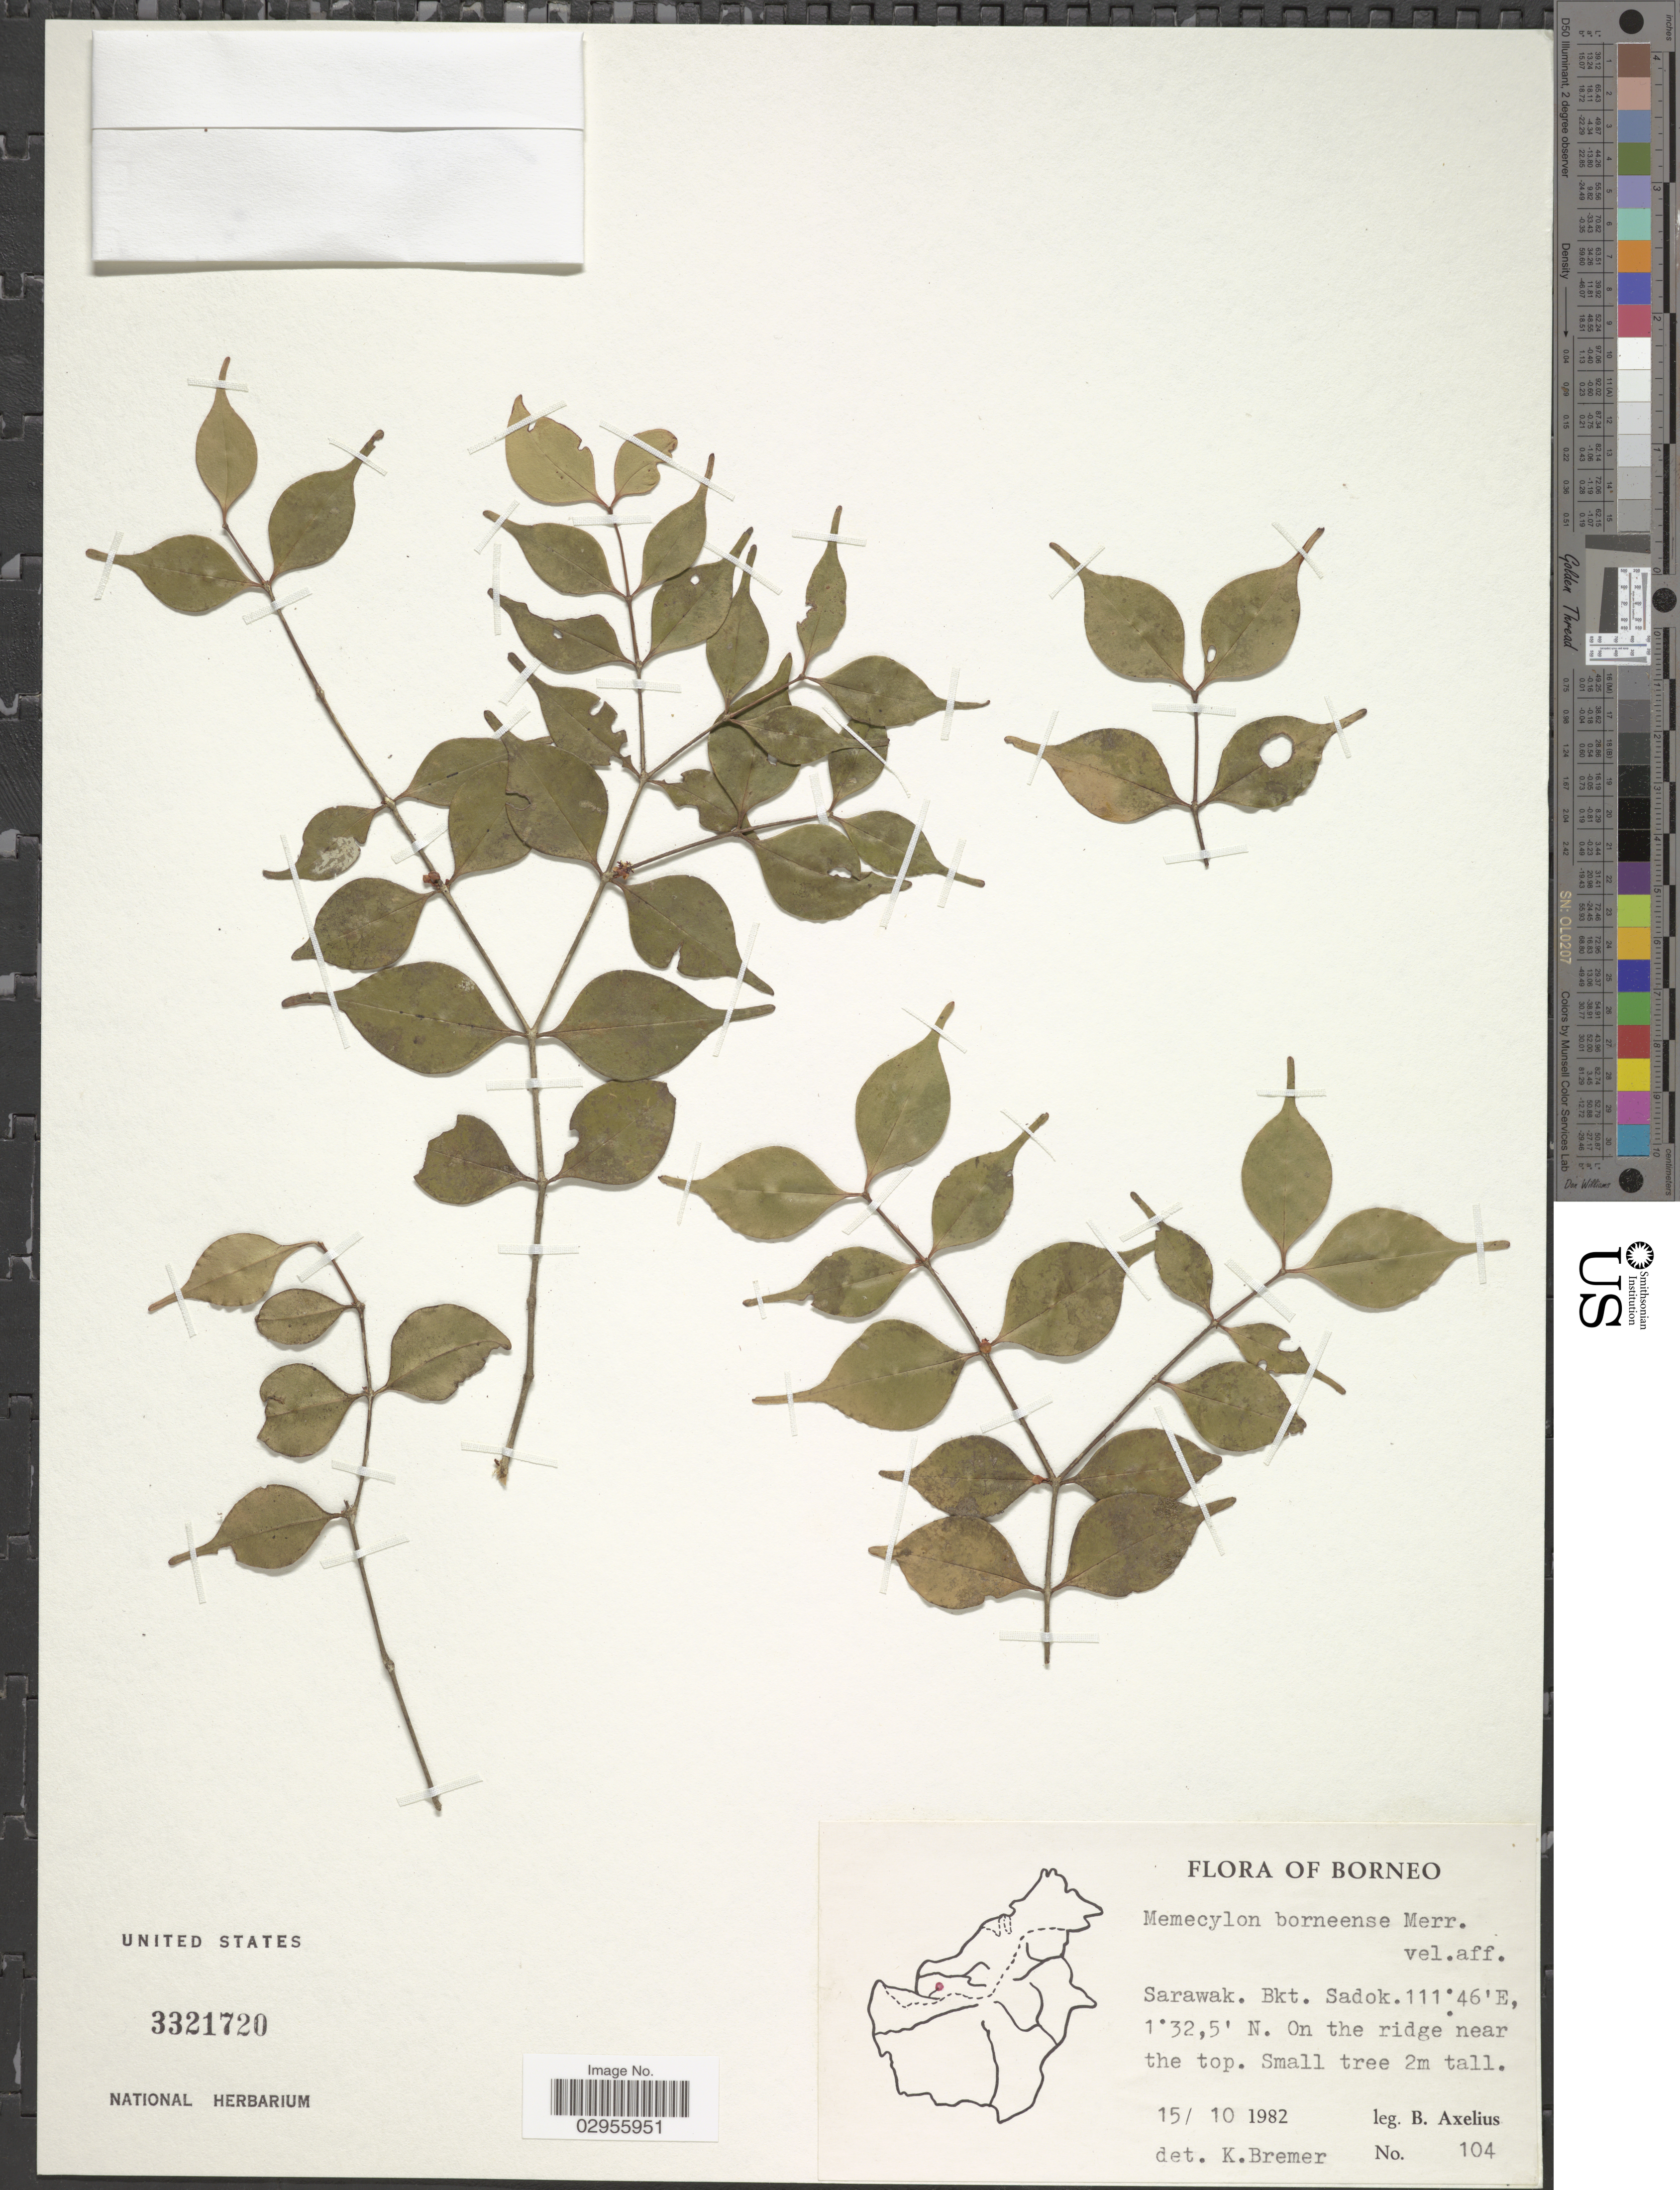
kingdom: Plantae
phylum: Tracheophyta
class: Magnoliopsida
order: Myrtales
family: Melastomataceae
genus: Memecylon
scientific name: Memecylon borneense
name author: Merr.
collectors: B. Axelius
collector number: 104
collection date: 1982-10-15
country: Malaysia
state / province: Sarawak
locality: Borneo. Bkt. Sadok. On the ridge near the top.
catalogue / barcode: US 3321720